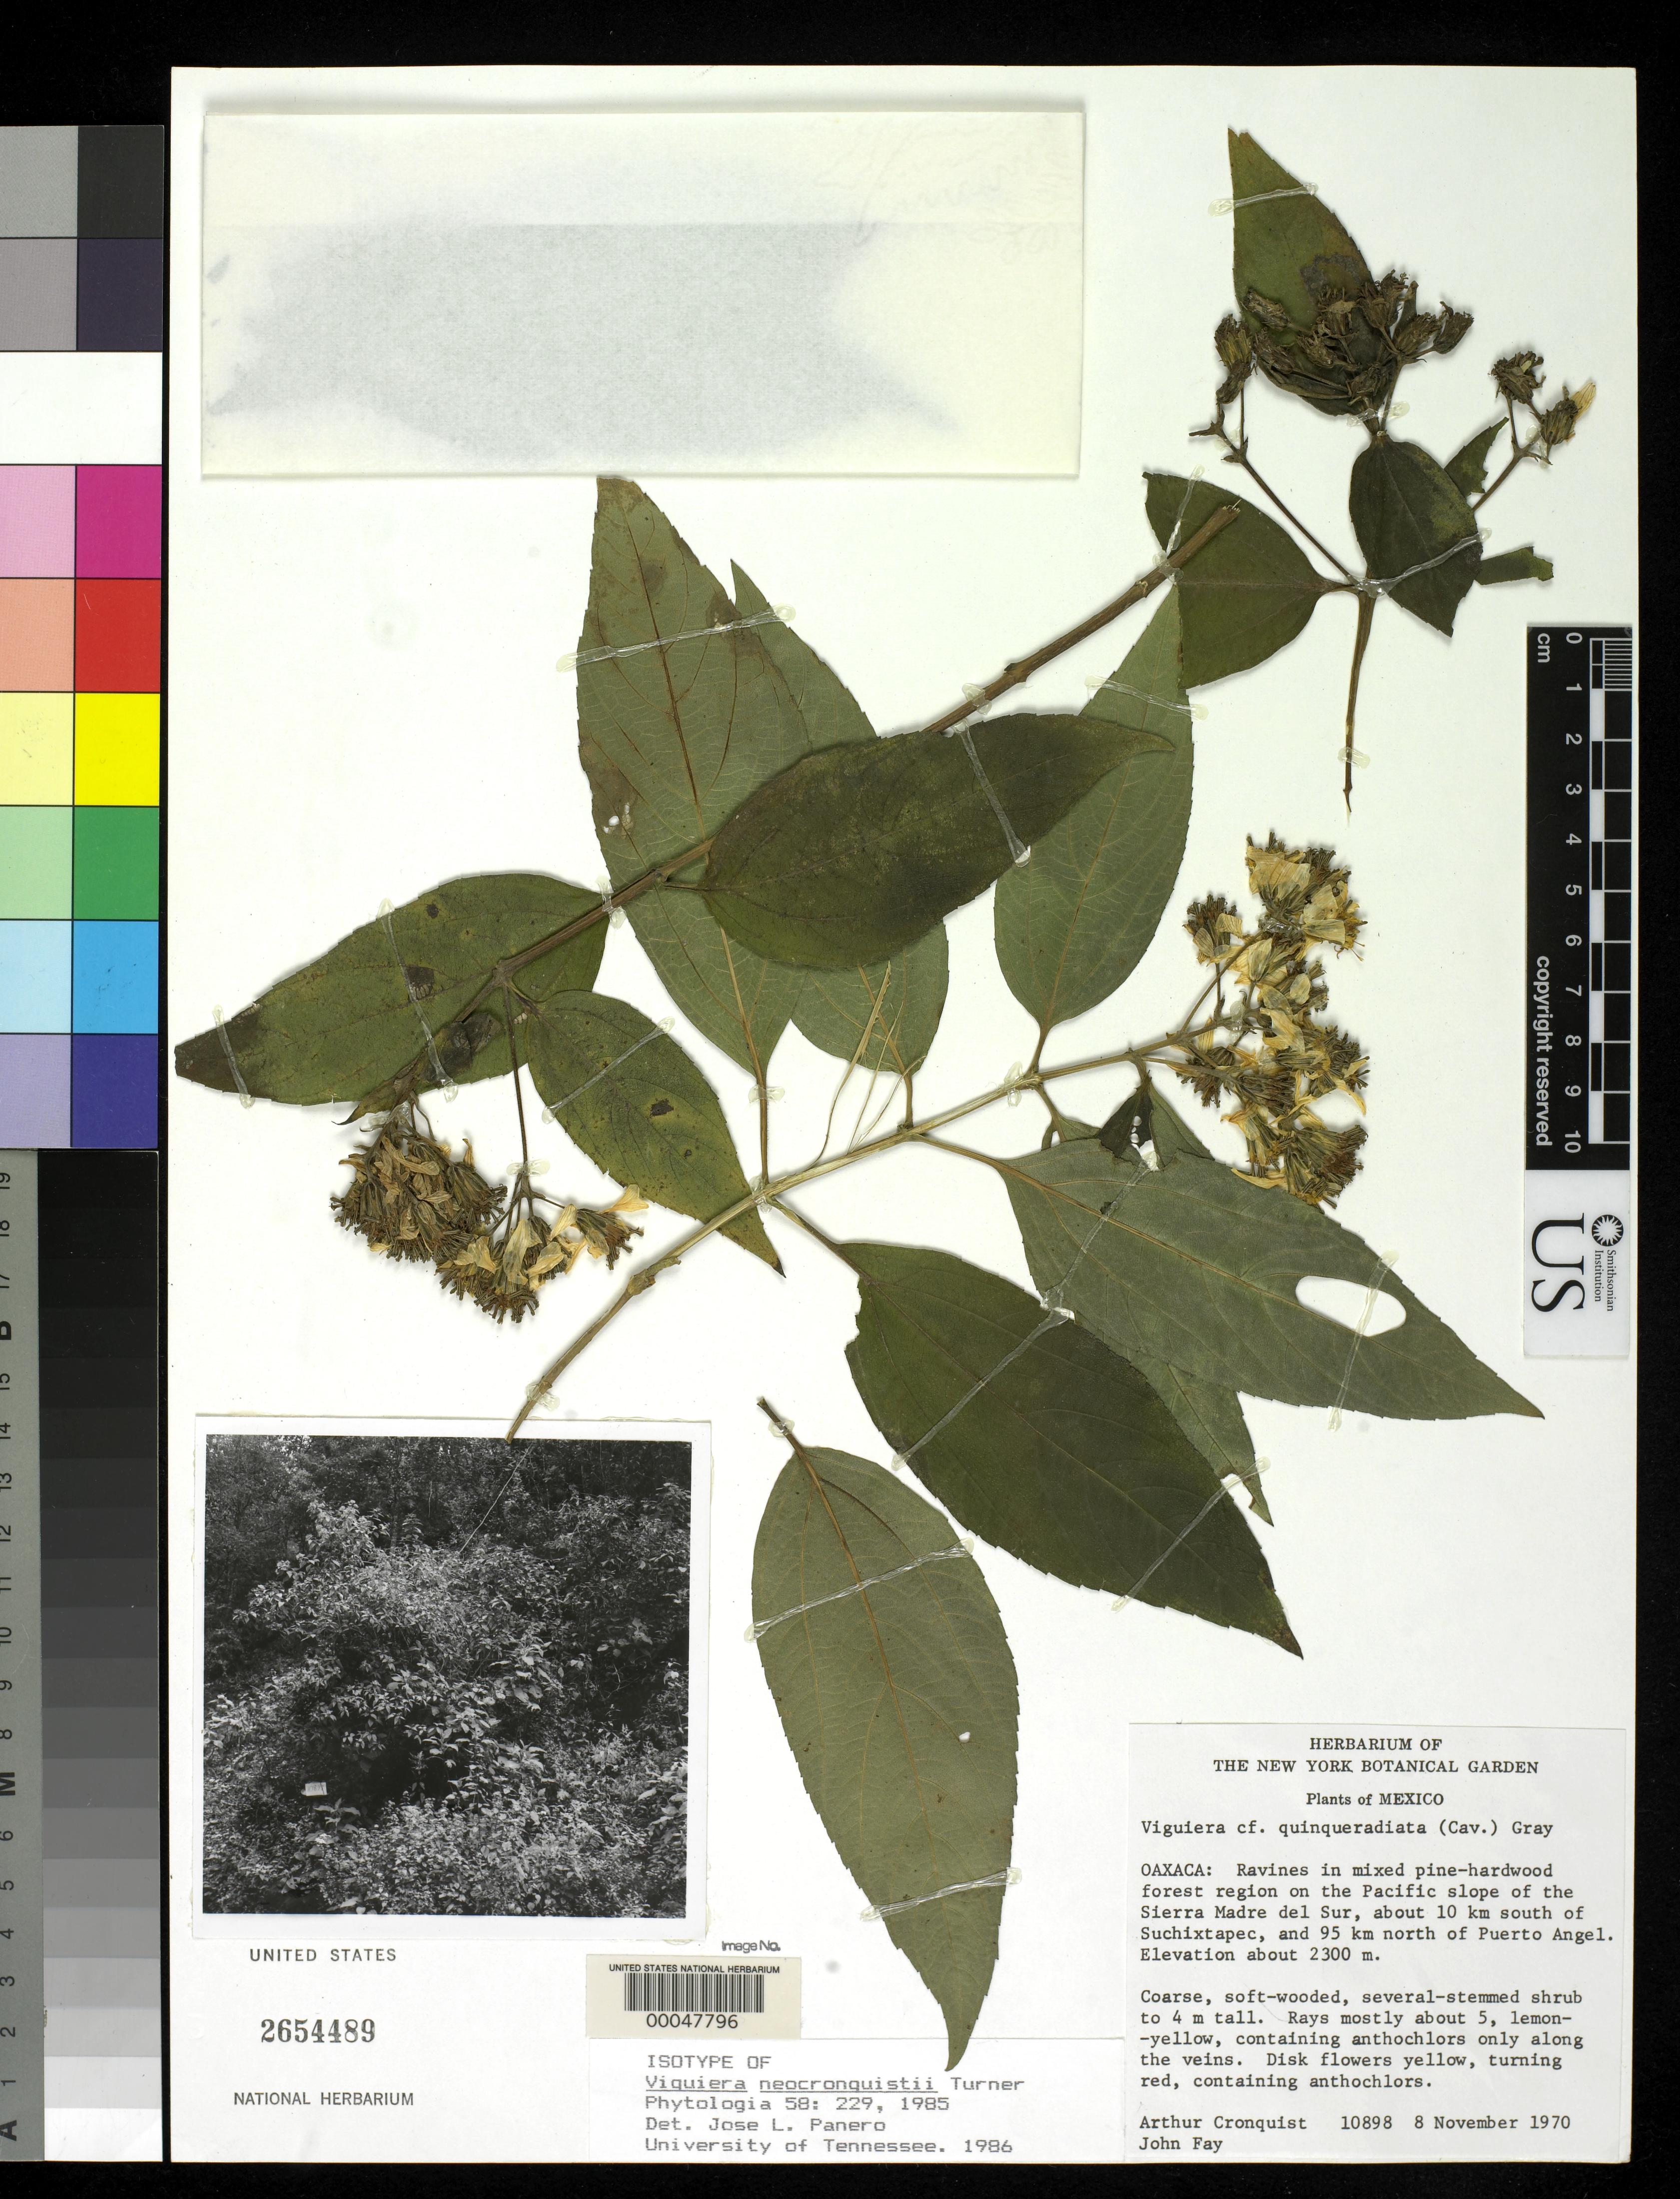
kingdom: Plantae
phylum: Tracheophyta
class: Magnoliopsida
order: Asterales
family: Asteraceae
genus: Viguiera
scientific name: Viguiera neocronquistii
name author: B.L. Turner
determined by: Panero, J. L.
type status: Isotype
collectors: A. J. Cronquist & J. Fay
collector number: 10898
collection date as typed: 08 Nov 1970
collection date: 1970-11-08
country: Mexico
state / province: Oaxaca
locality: Pacific slope of the Sierra Madre del Sur, about 10 km south of Suchixtapec, and 95 km north of Puerto Angel.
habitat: Ravines in mixed pine-hardwood forest region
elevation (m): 2300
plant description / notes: Replacement name for Viguiera cronquistii B.L. Turner, nom. illeg. (non Becker 1969, fossil taxon).; Also a type of Viguiera cronquistii B.L. Turner, nom. illeg.; Later homonym of Viguiera cronquistii Becker (1969, fossil taxon).; Also a type of Viguiera neocronquistii B.L. Turner, nom. nov.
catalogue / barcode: US 2654489